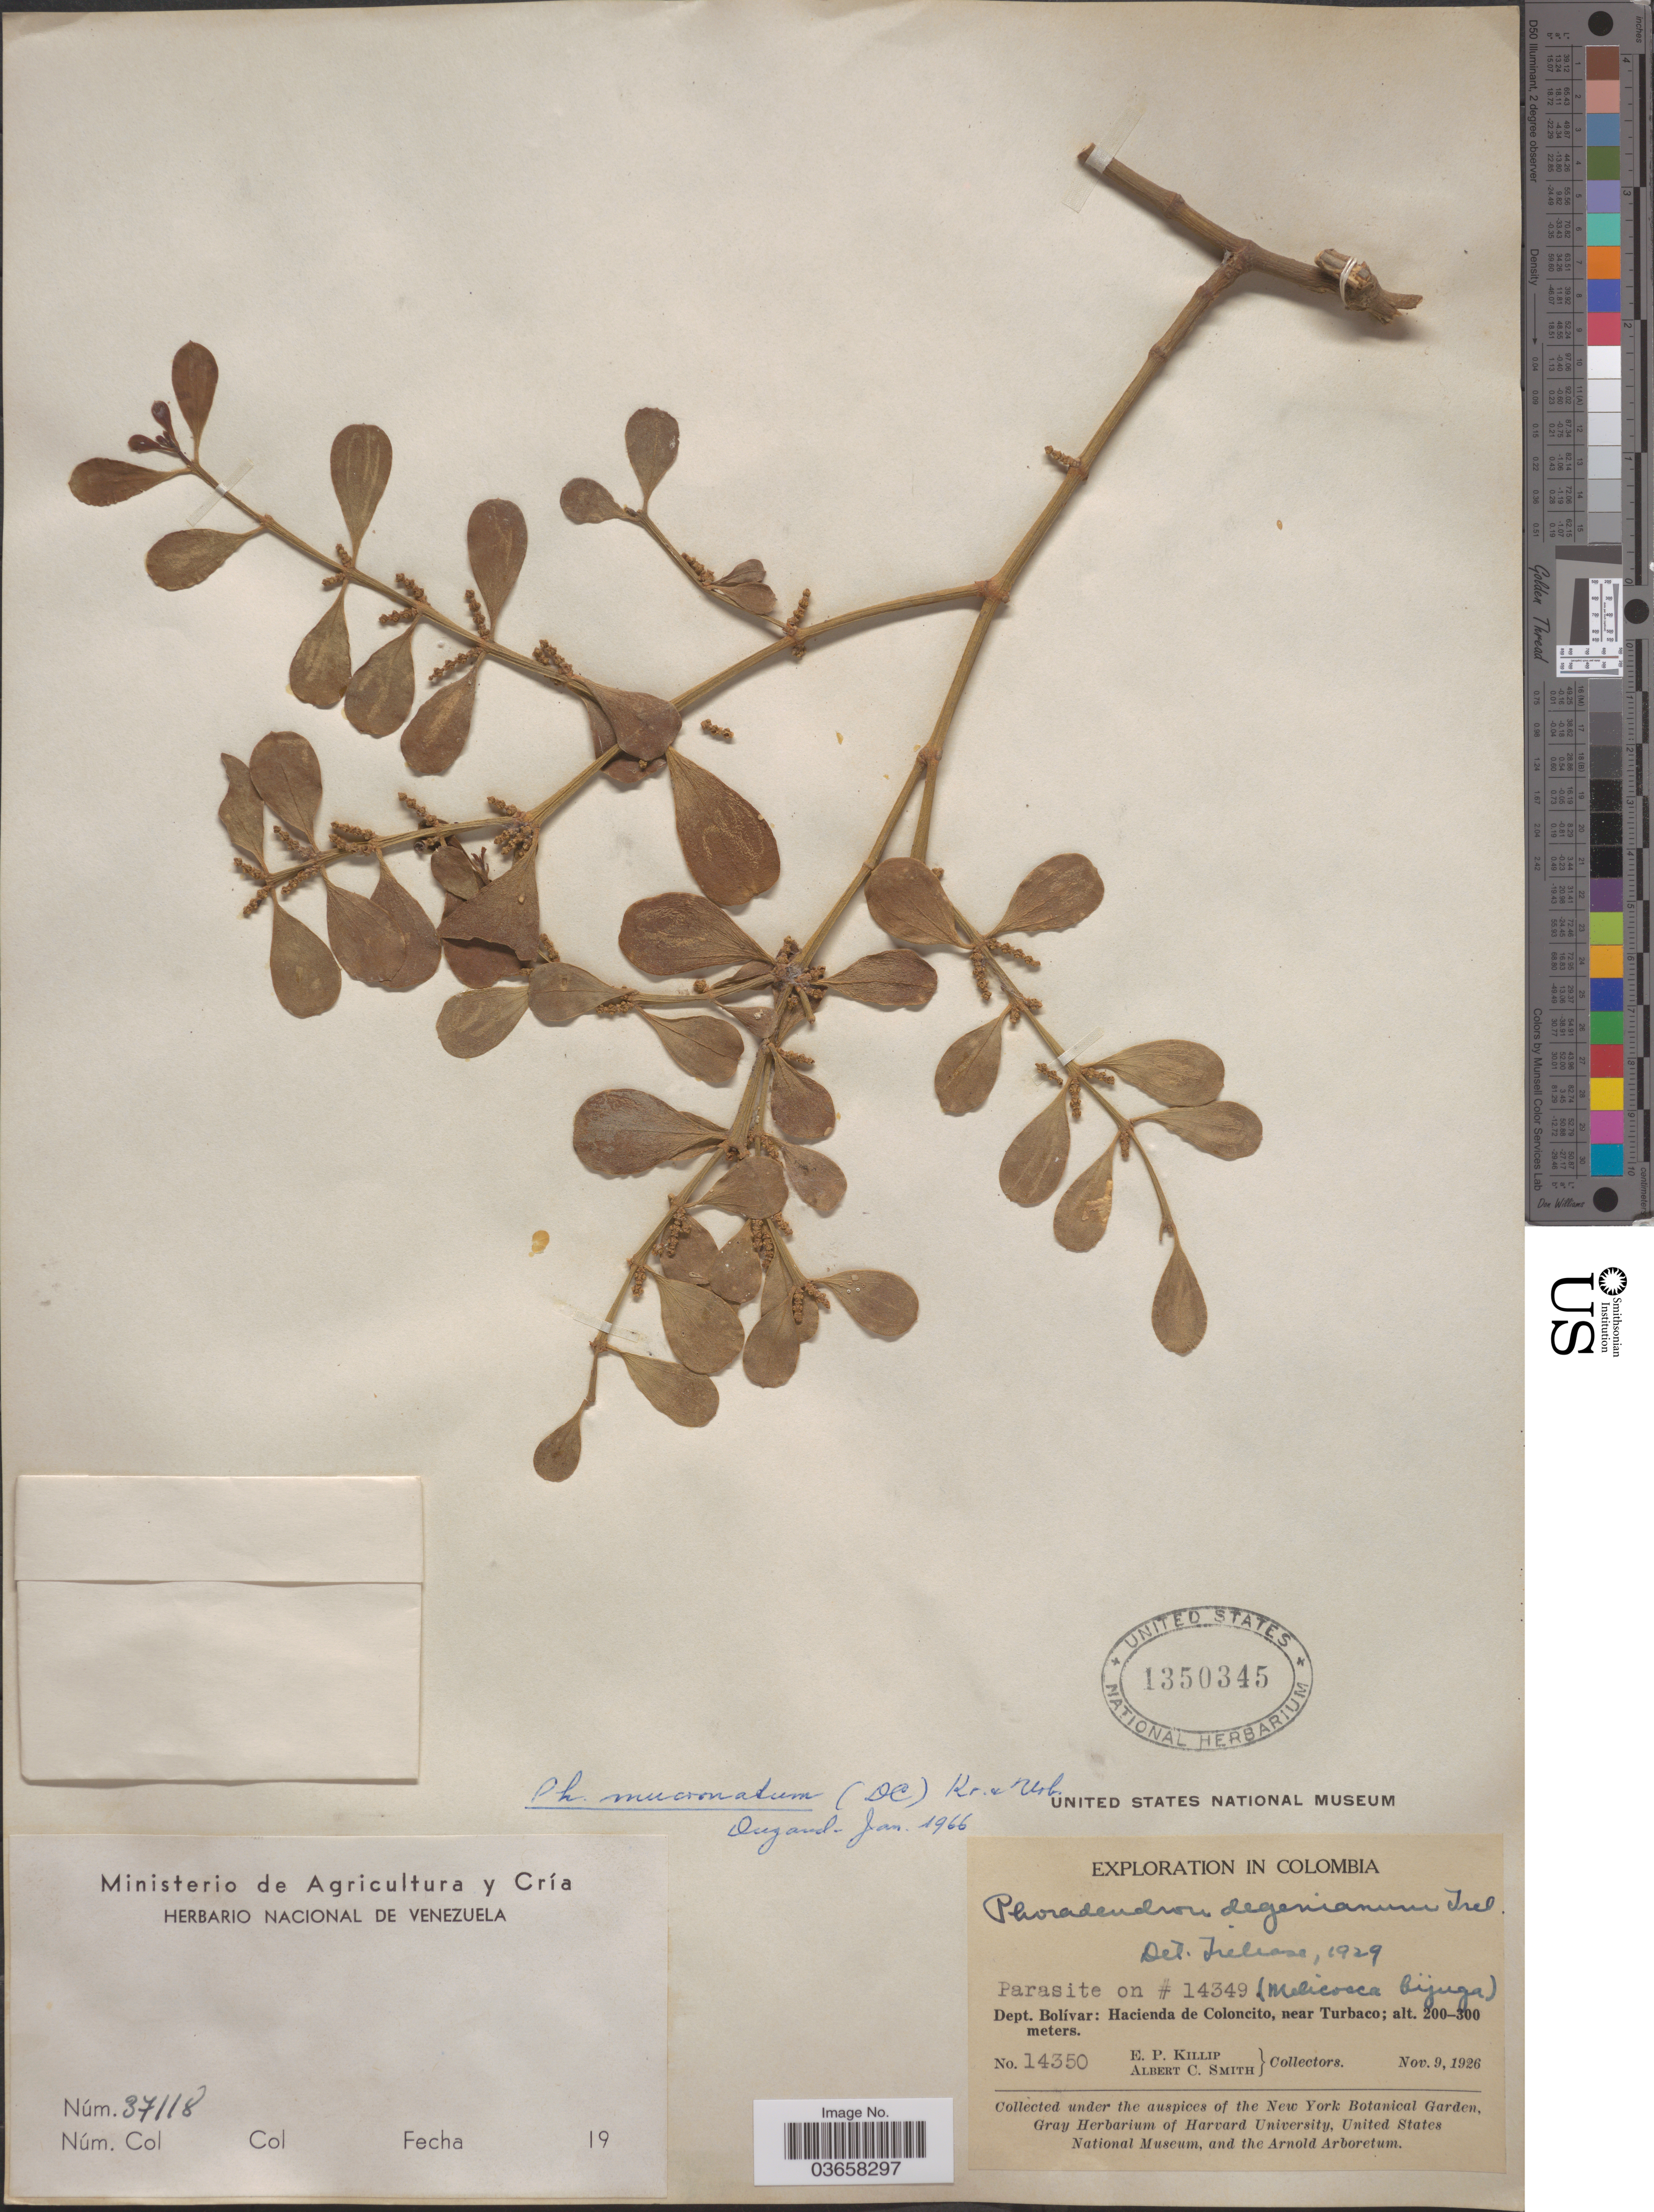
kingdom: Plantae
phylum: Tracheophyta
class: Magnoliopsida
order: Santalales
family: Viscaceae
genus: Phoradendron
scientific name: Phoradendron mucronatum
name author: (DC.) Krug & Urb.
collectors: E. P. Killip & A. C. Smith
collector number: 14350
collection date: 1926-11-09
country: Colombia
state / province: Bolívar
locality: Dept. Bolívar: Hacienda de Coloncito, near Turbaco.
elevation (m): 200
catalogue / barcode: US 1350345